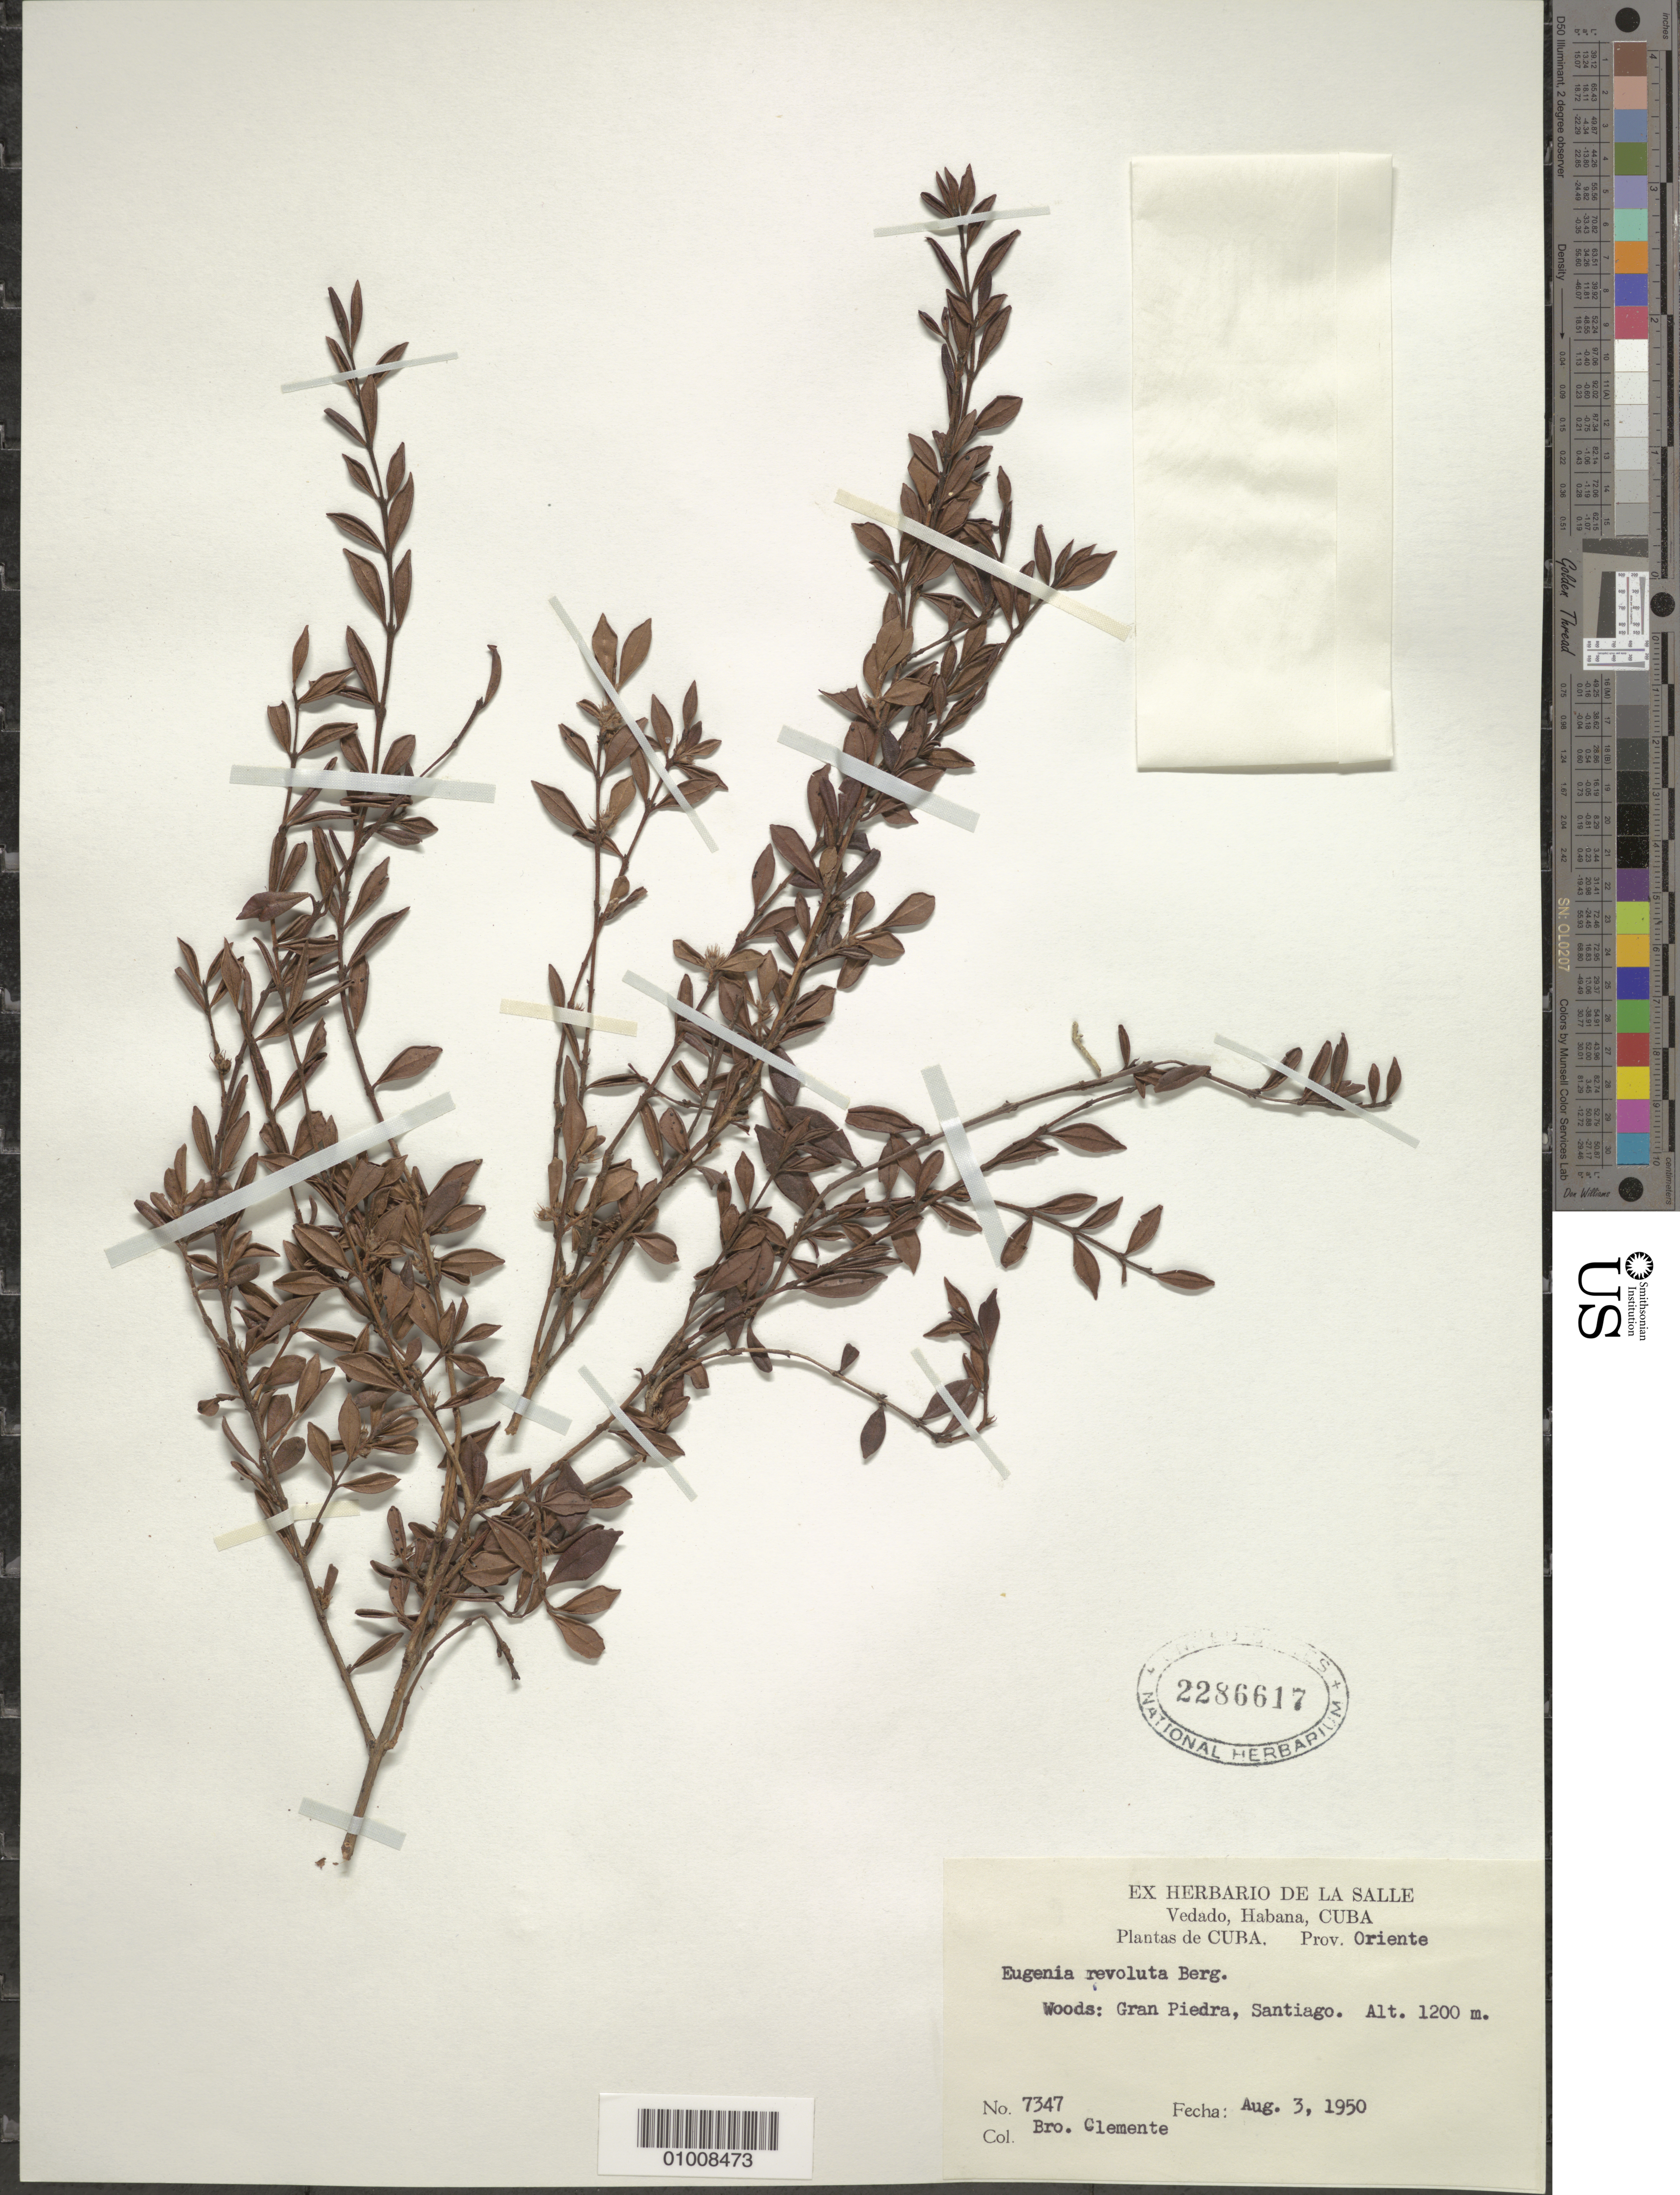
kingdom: Plantae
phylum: Tracheophyta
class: Magnoliopsida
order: Myrtales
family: Myrtaceae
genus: Eugenia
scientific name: Eugenia revoluta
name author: O. Berg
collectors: Bro. Clemente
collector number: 7347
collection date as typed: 03 Aug 1950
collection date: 1950-08-03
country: Cuba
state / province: Santiago de Cuba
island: Cuba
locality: Gran Piedra, Santiago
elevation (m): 1200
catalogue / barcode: US 2286617